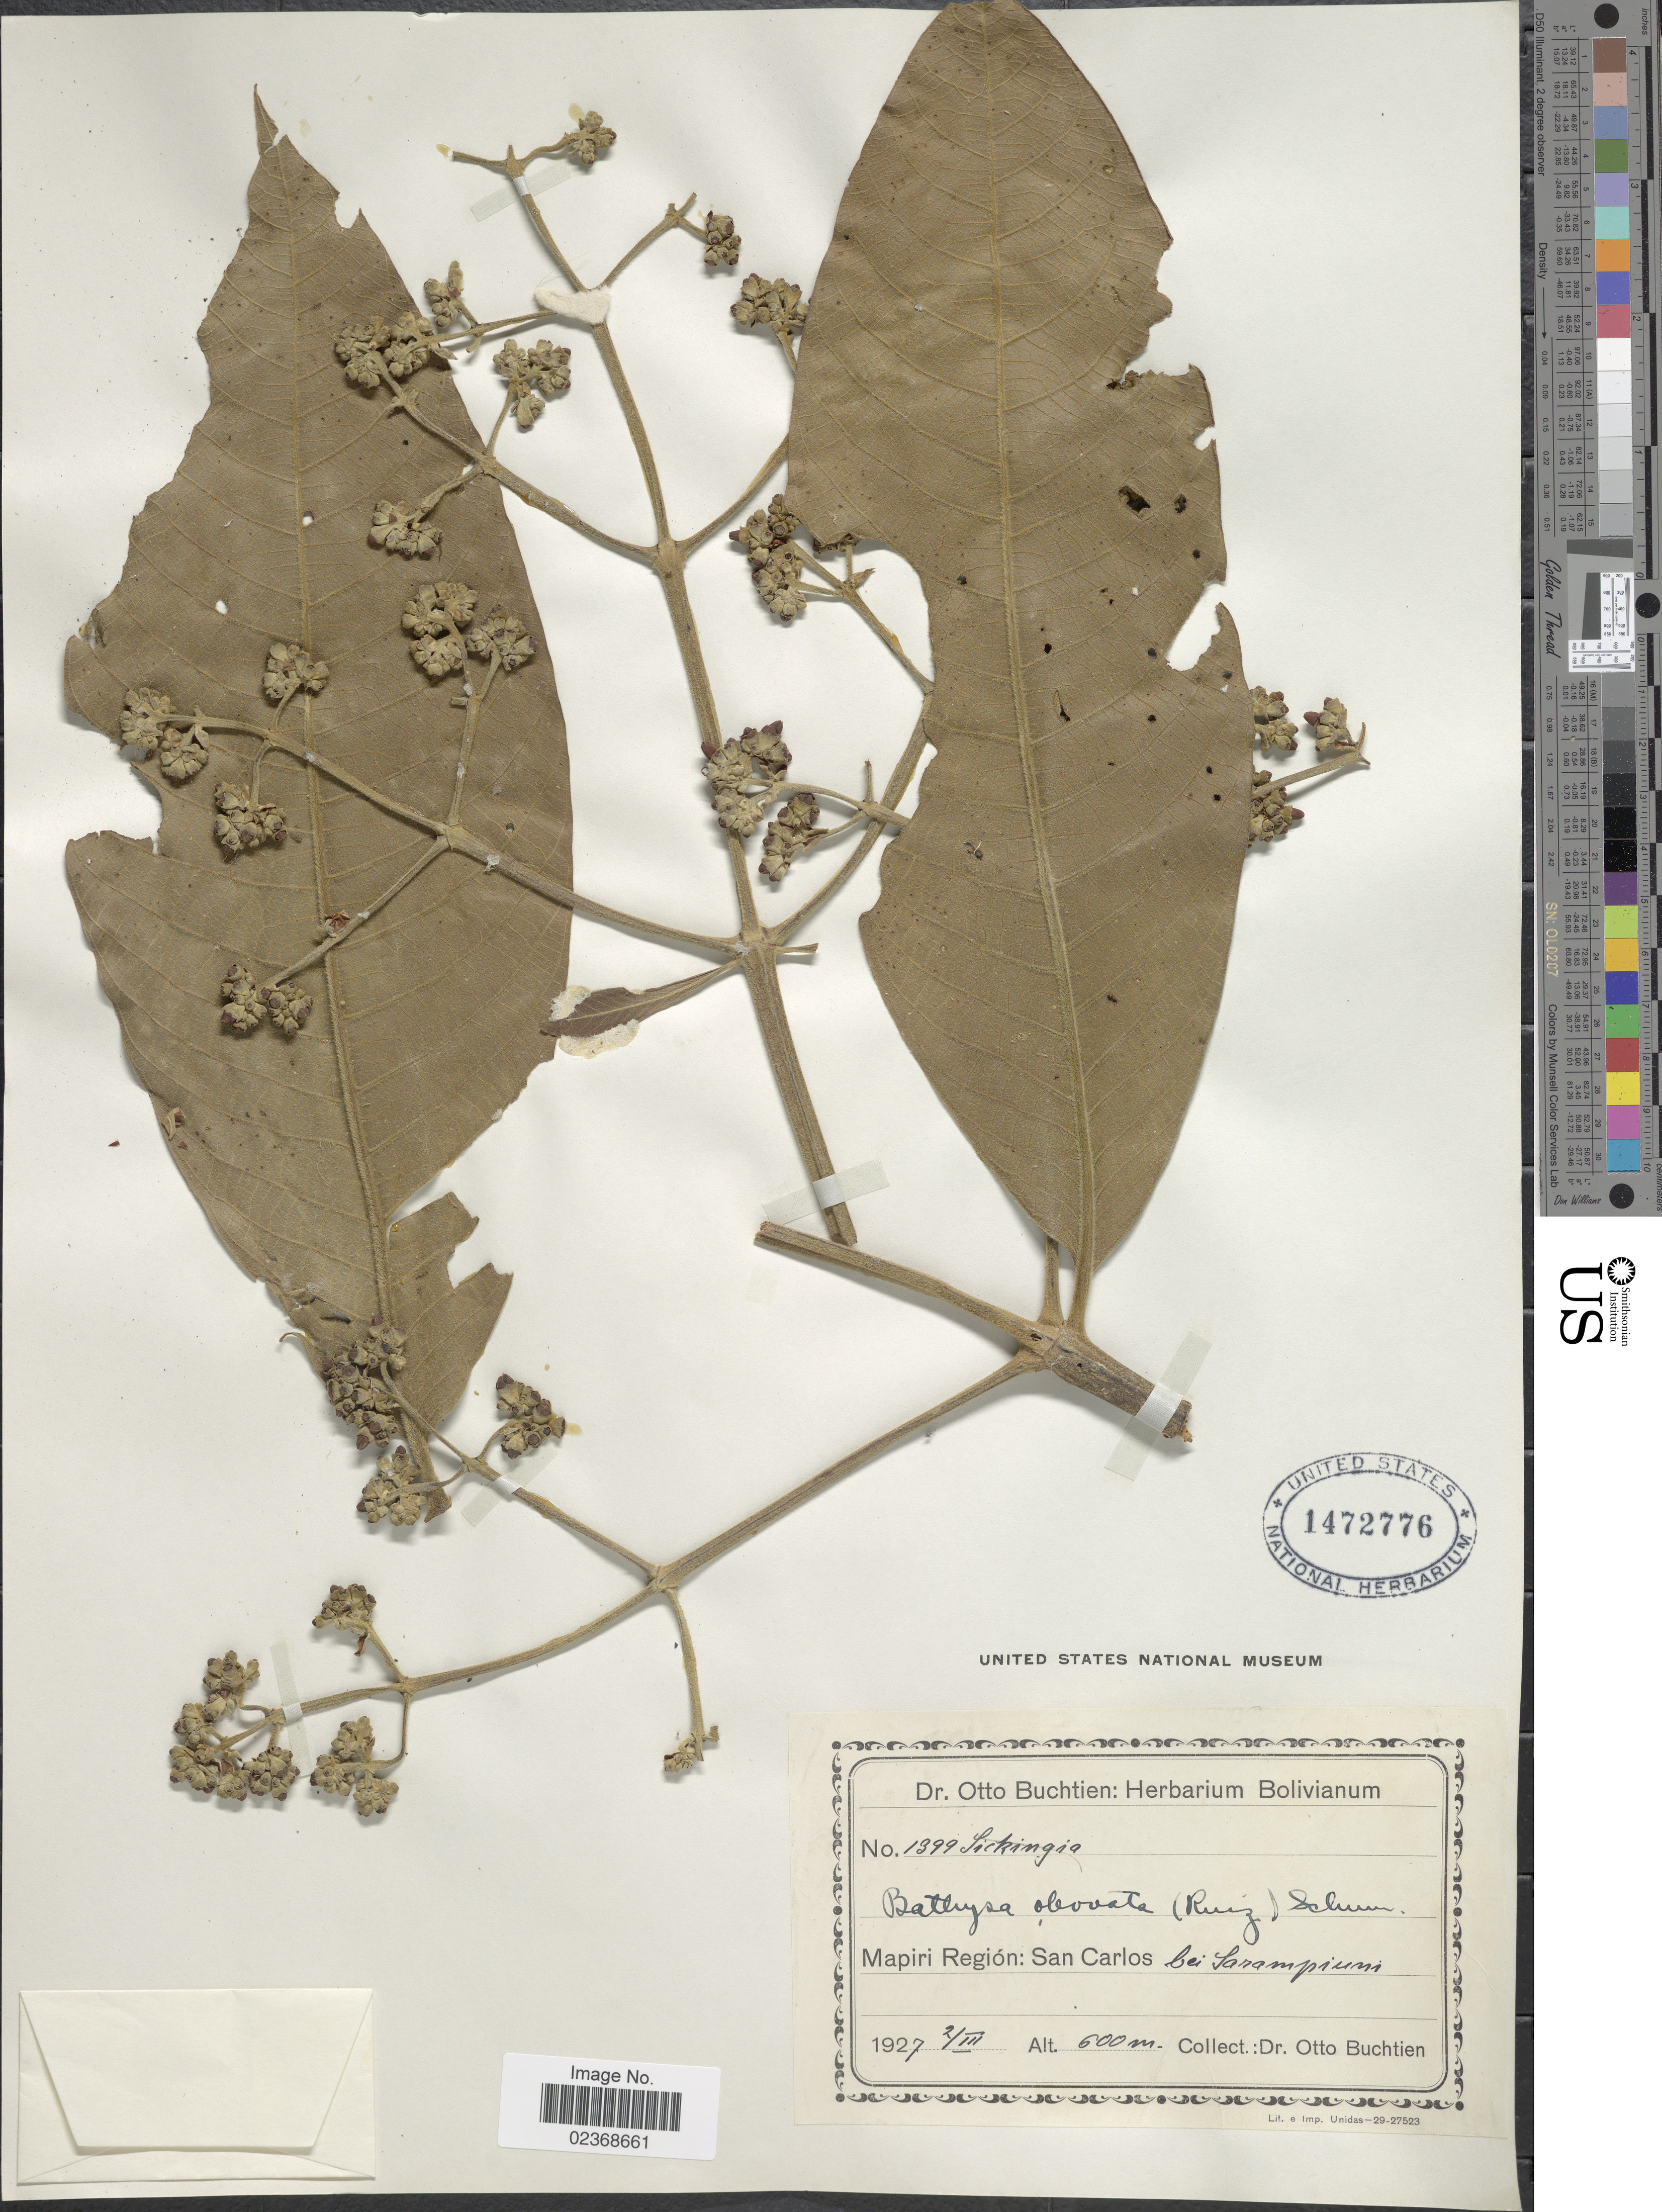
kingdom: Plantae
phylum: Tracheophyta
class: Magnoliopsida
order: Gentianales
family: Rubiaceae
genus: Schizocalyx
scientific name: Schizocalyx obovatus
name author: (K. Schum. ex Standl.) Kainul. & B. Bremer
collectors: O. Buchtien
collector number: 1399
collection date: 1927-03-02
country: Bolivia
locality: Mapiri Region: San Carlos bei Sarampiuni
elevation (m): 600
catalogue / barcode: US 1472776